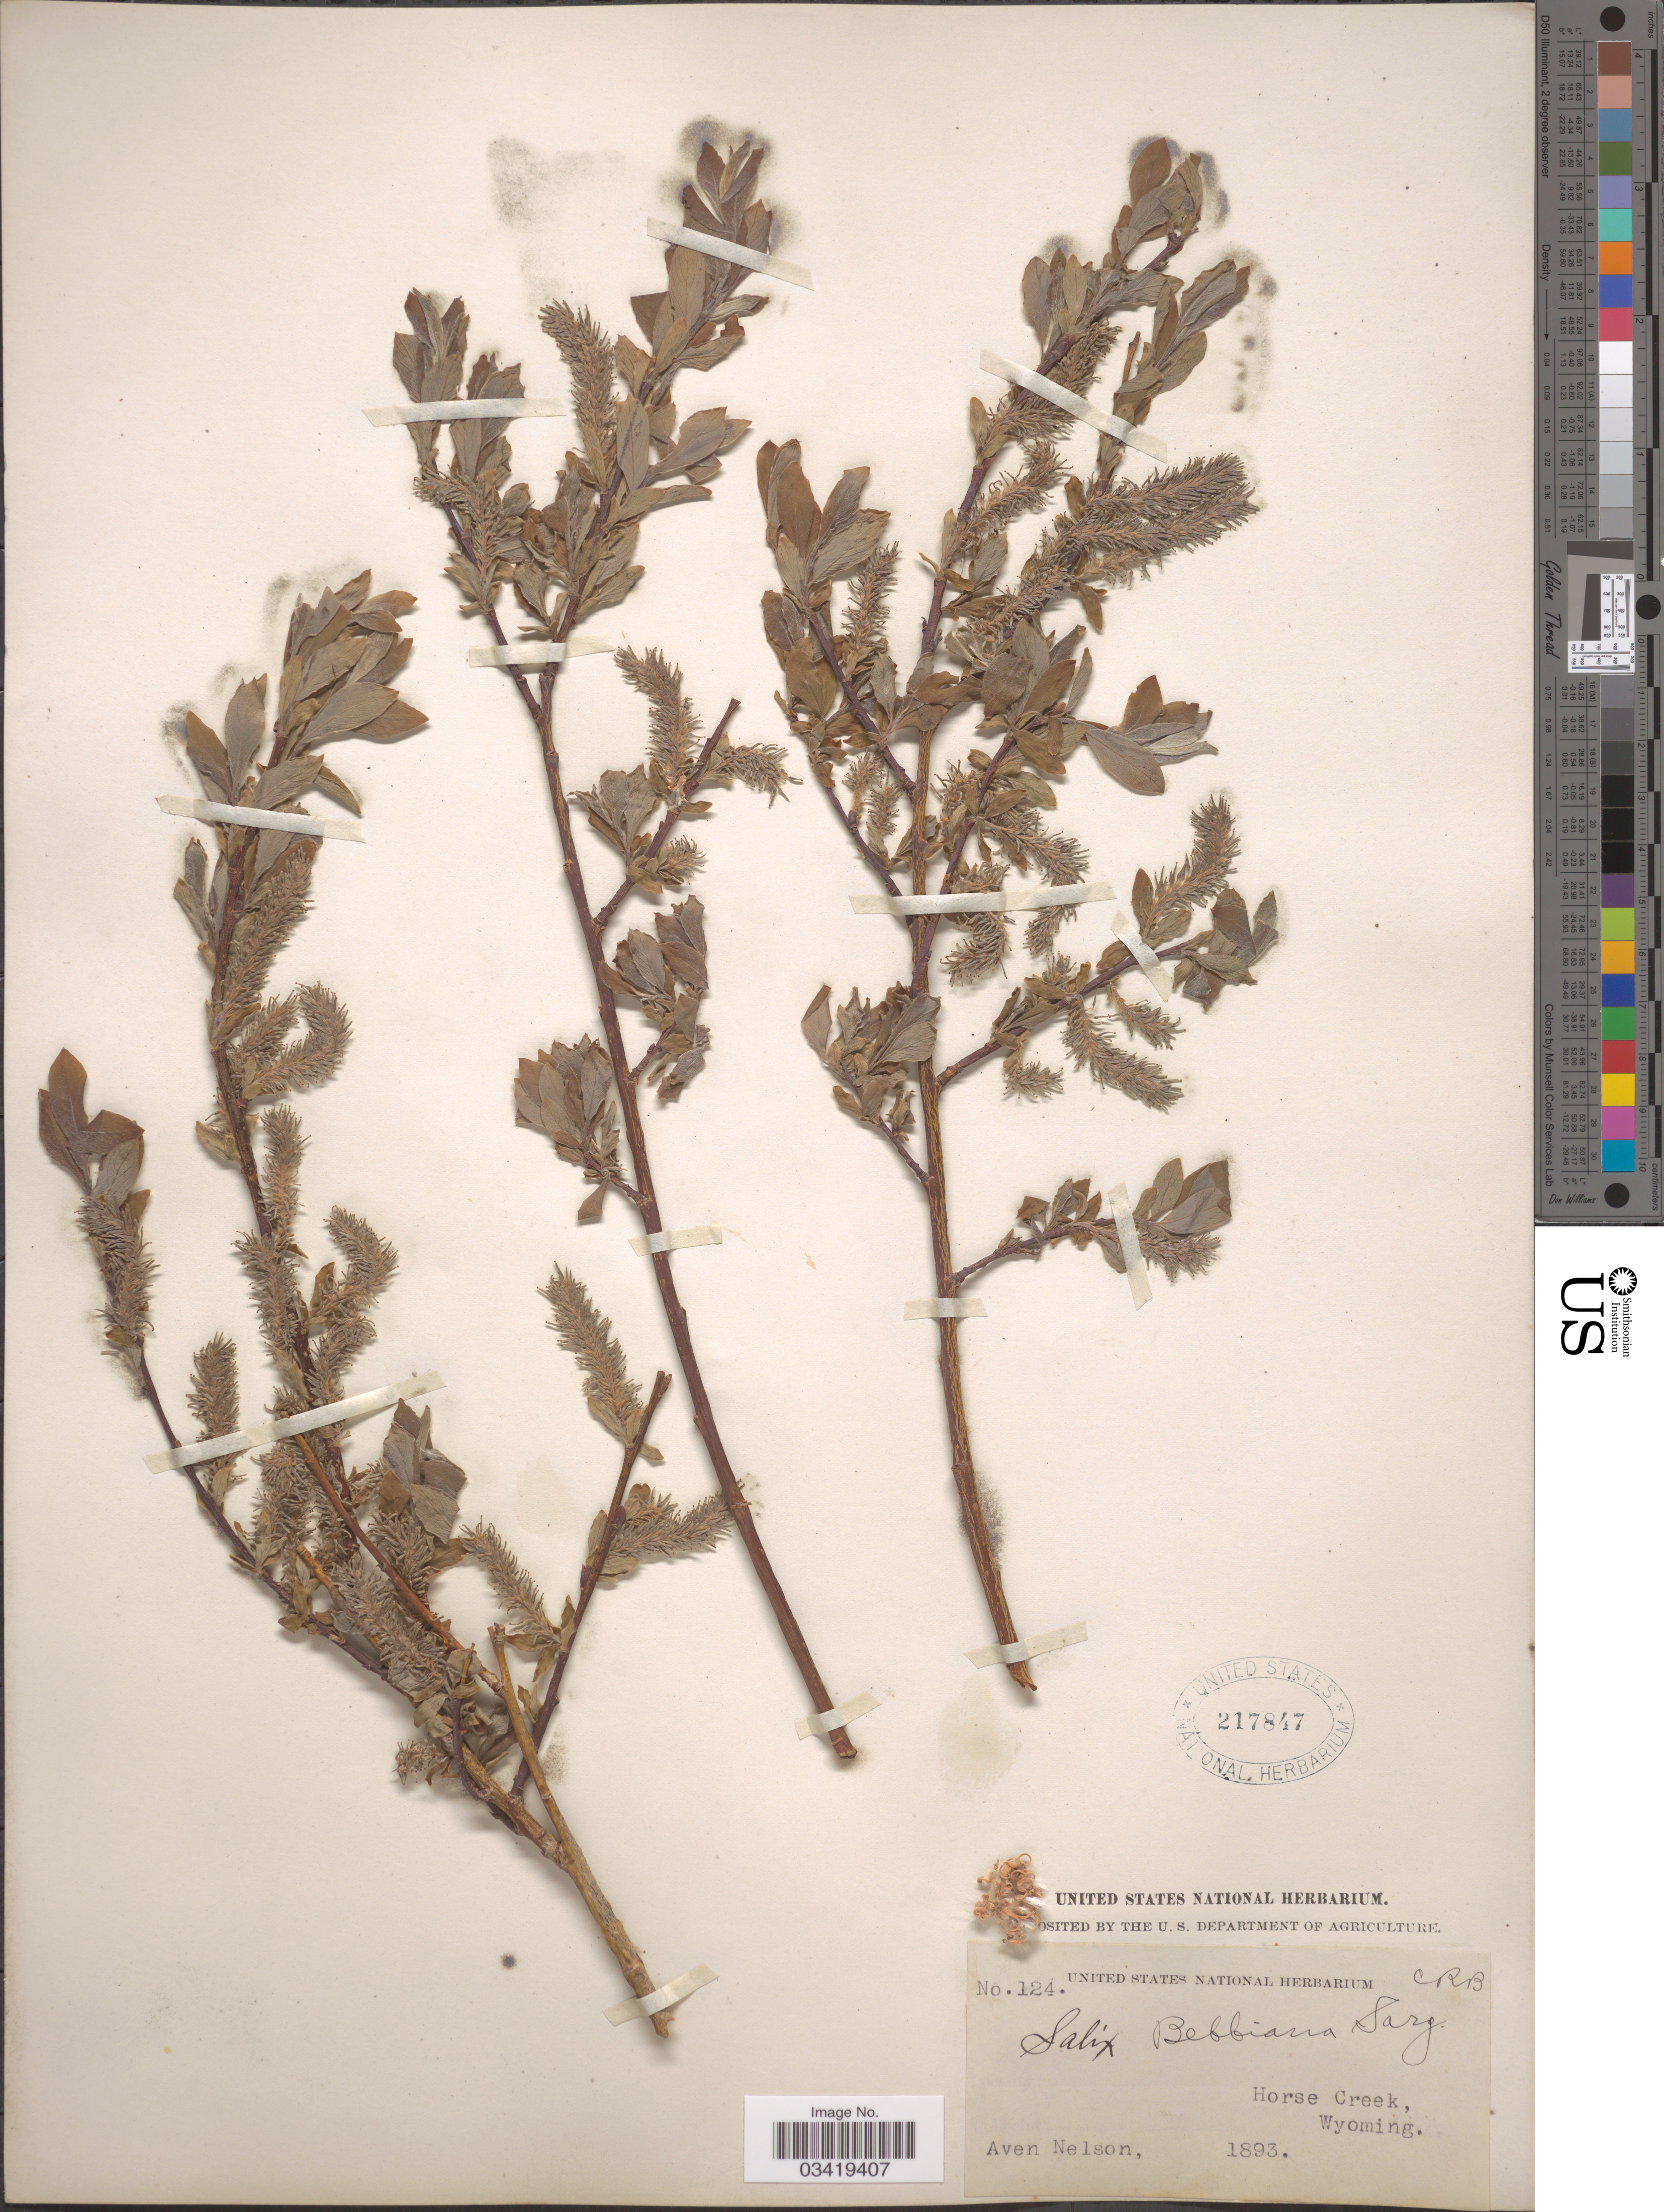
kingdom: Plantae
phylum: Tracheophyta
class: Magnoliopsida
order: Malpighiales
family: Salicaceae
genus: Salix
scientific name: Salix bebbiana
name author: Sarg.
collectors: A. Nelson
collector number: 124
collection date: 1893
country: United States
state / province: Wyoming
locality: Horse Creek.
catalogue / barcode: US 217847